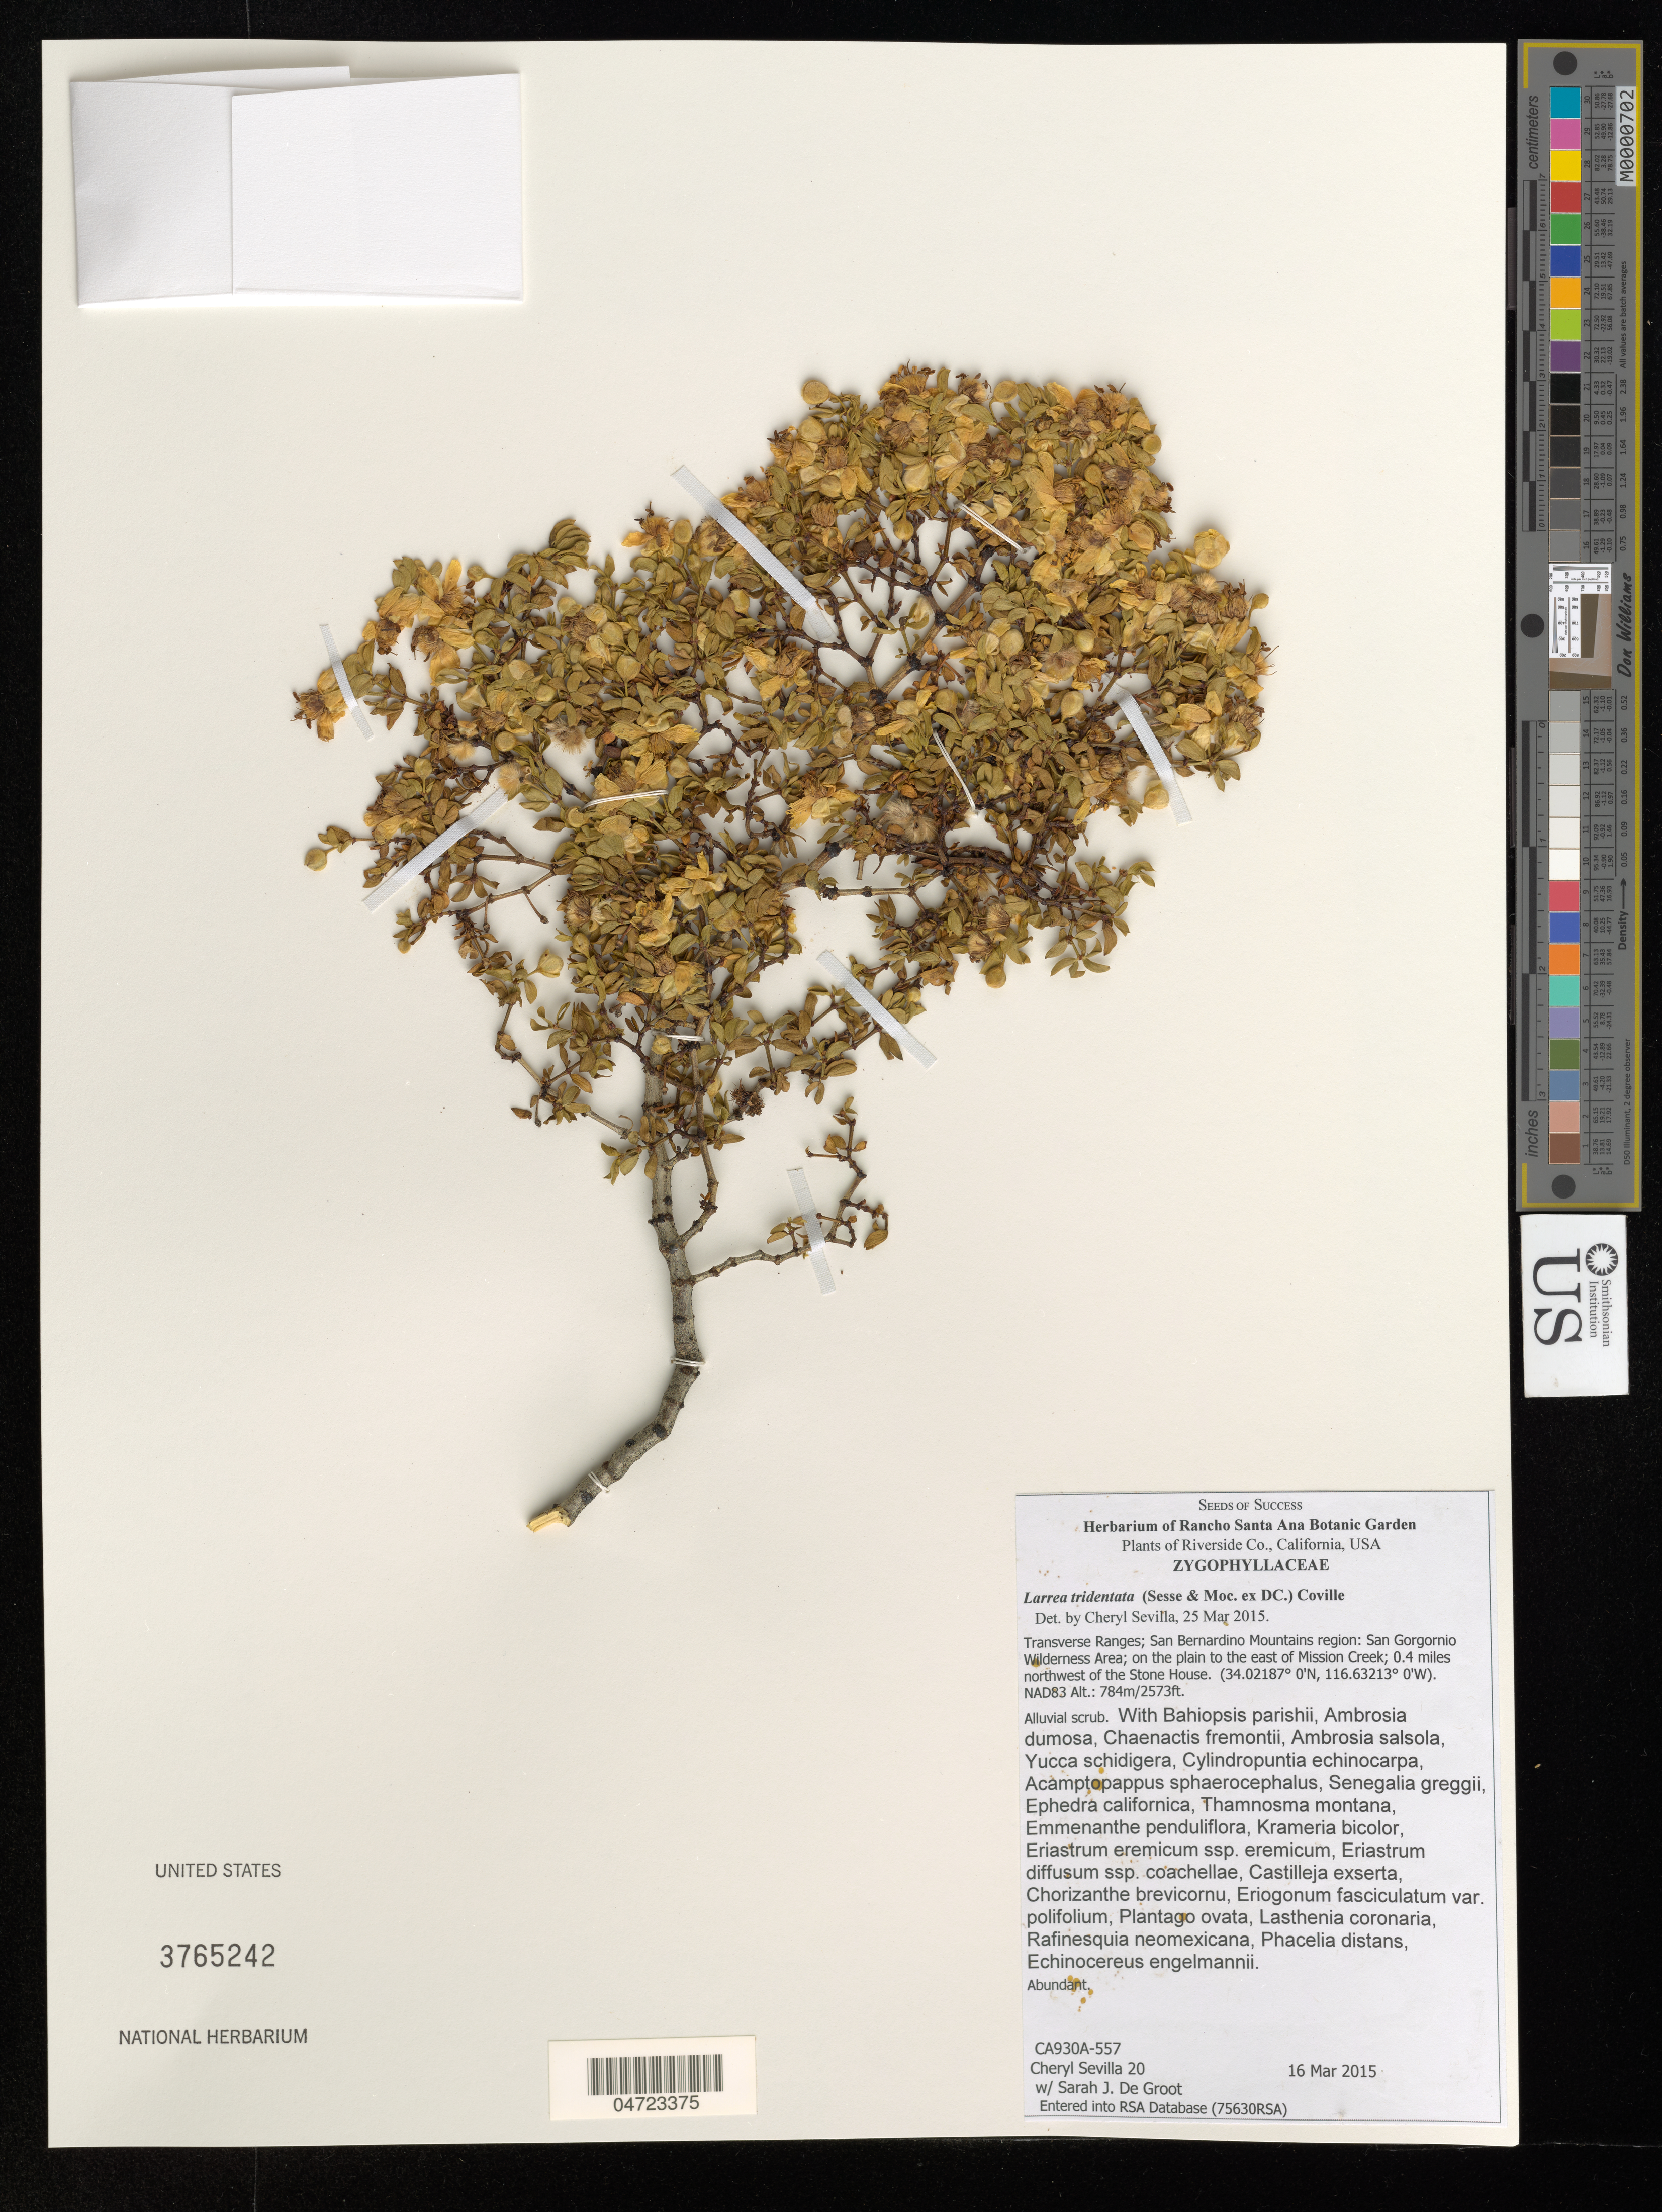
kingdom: Plantae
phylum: Tracheophyta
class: Magnoliopsida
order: Zygophyllales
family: Zygophyllaceae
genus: Larrea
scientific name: Larrea tridentata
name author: (Sessé & Moc. ex DC.) Coville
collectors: C. Sevilla & S. De Groot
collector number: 20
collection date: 2015-03-16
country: United States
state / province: California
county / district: Riverside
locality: Riverside Co. Transverse Ranges; San Bernardino Mountains region: San Gorgornio Wilderness Area; on the plain to the east of Mission Creek; 0.4 miles northwest of the Stone House.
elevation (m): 784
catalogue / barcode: US 3765242